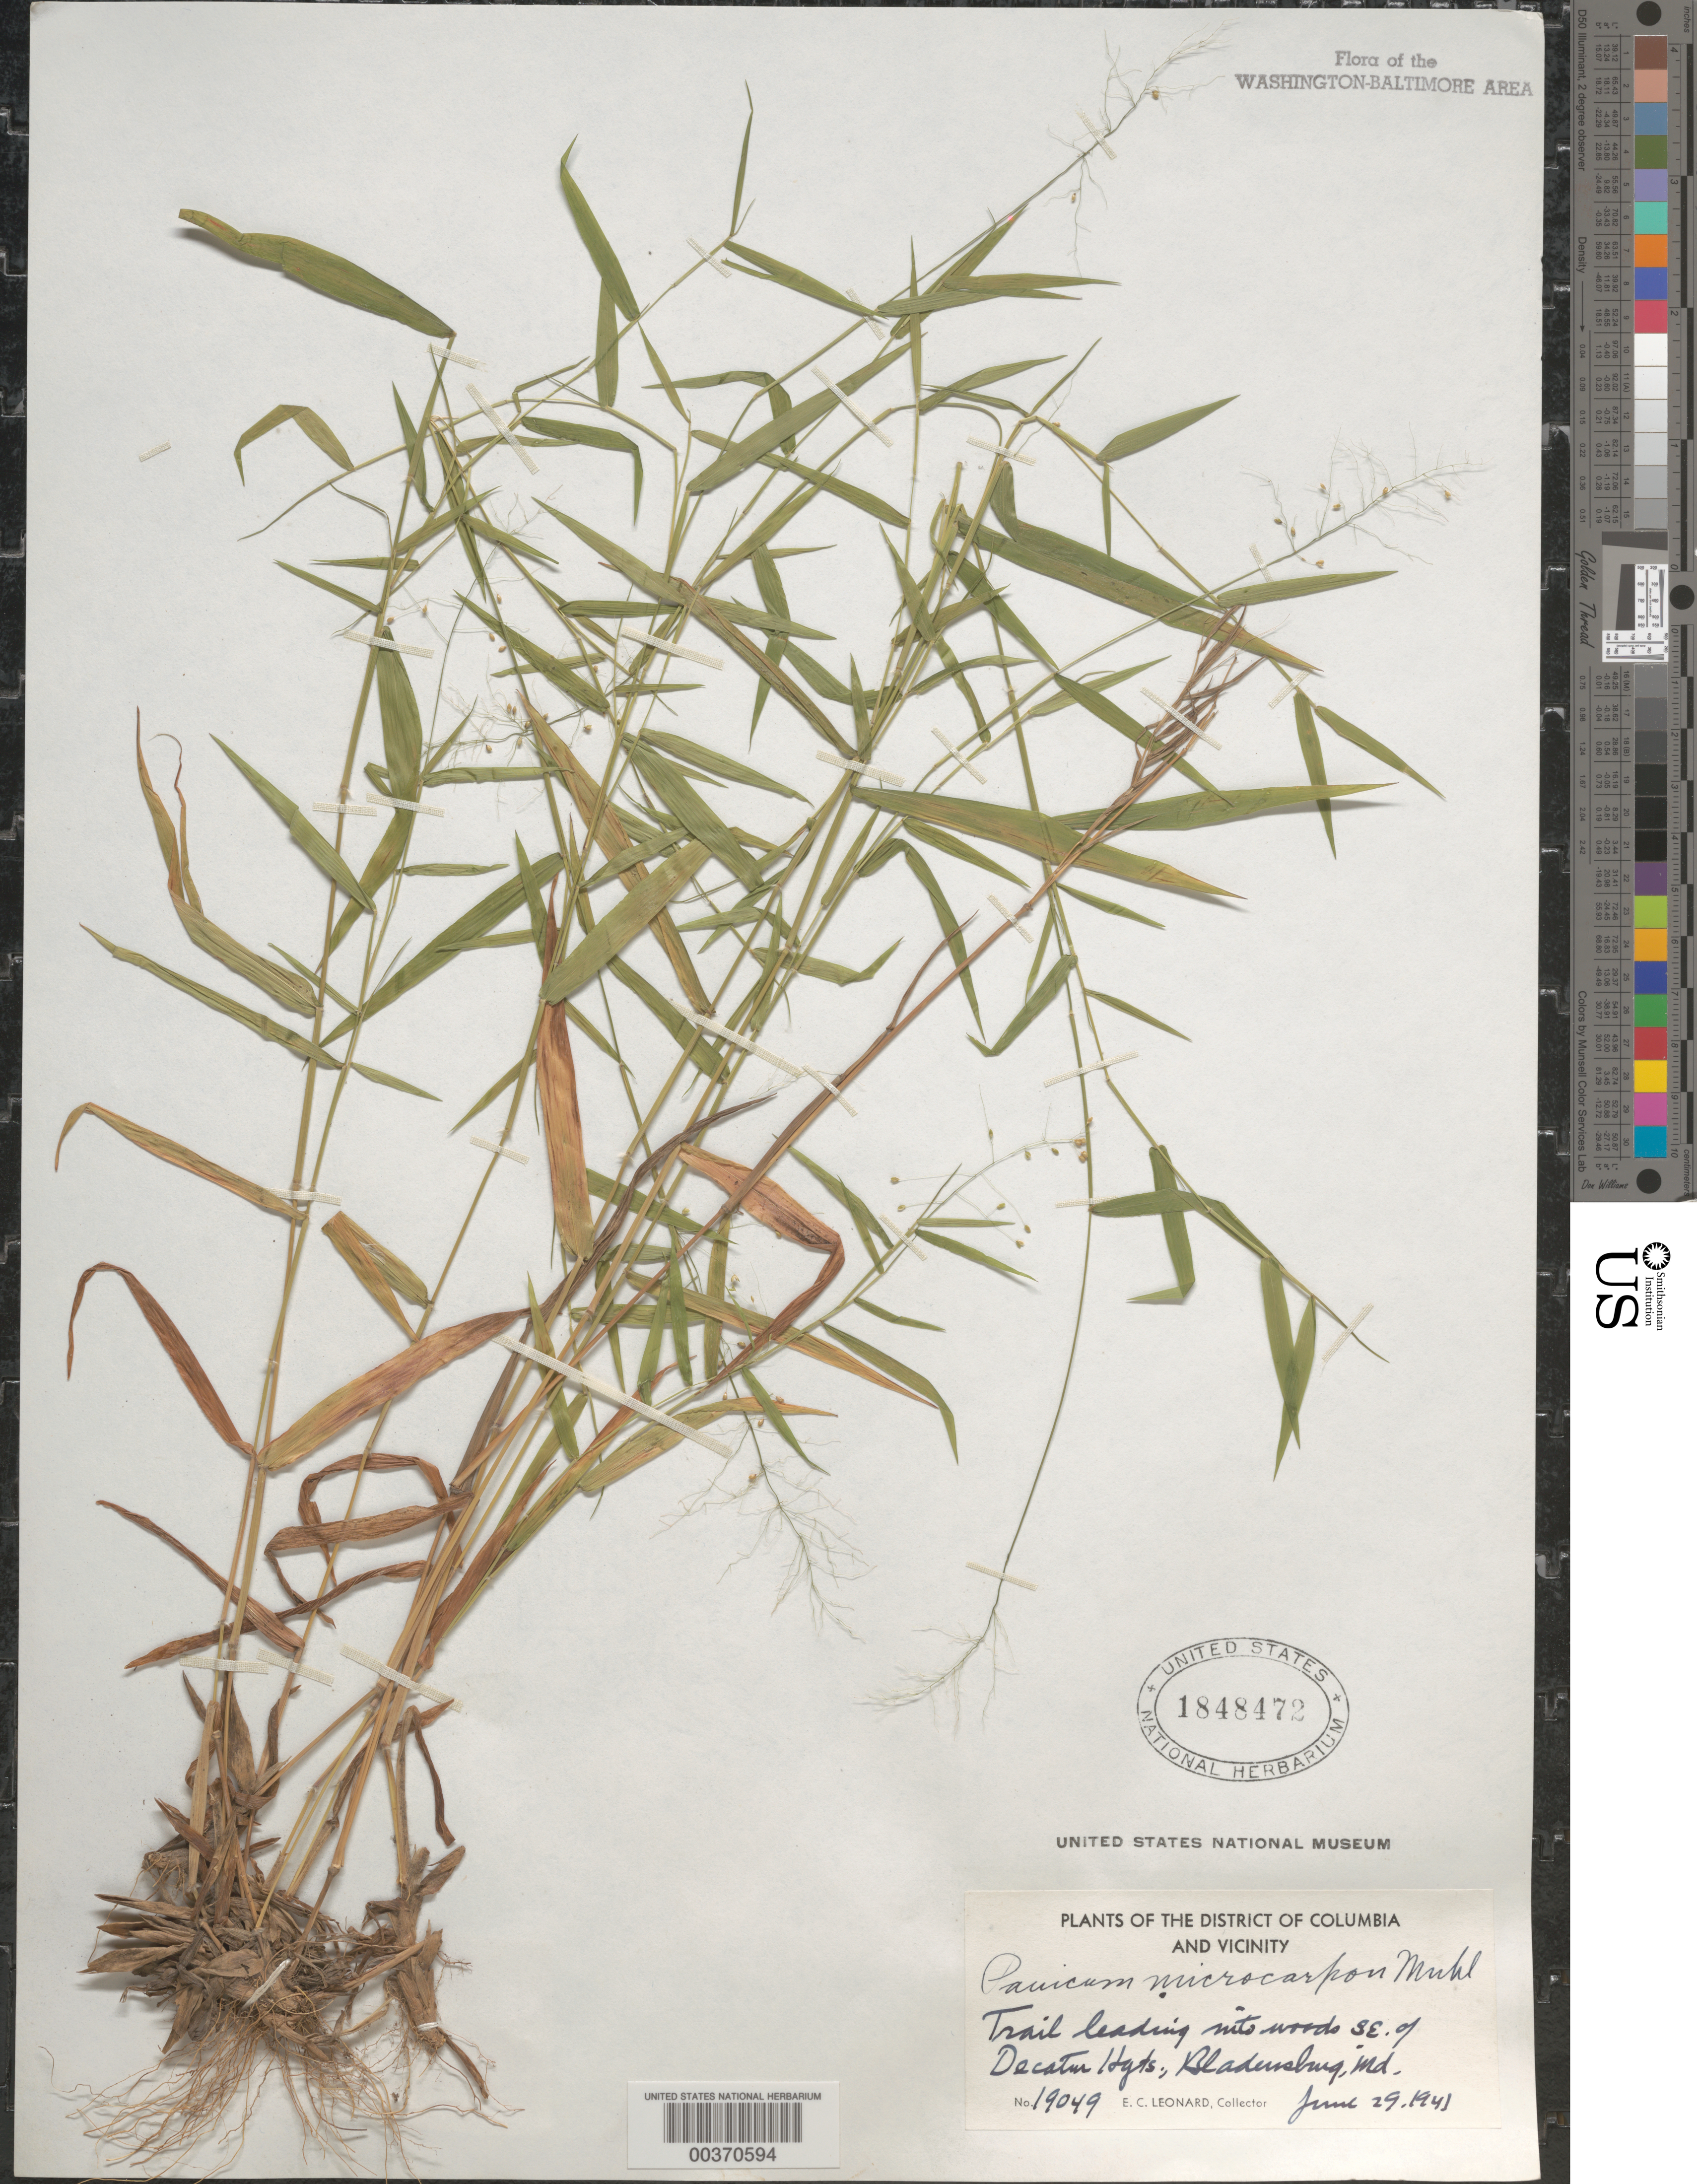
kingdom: Plantae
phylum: Tracheophyta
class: Liliopsida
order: Poales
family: Poaceae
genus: Dichanthelium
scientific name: Dichanthelium dichotomum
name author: (L.) Gould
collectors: E. C. Leonard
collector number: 19049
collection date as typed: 29 Jun 1941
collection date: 1941-06-29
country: United States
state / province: Maryland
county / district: Prince George's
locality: Decatur Heights vicinity, Bladensburg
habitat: Trail leading into woods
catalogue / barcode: US 1848472